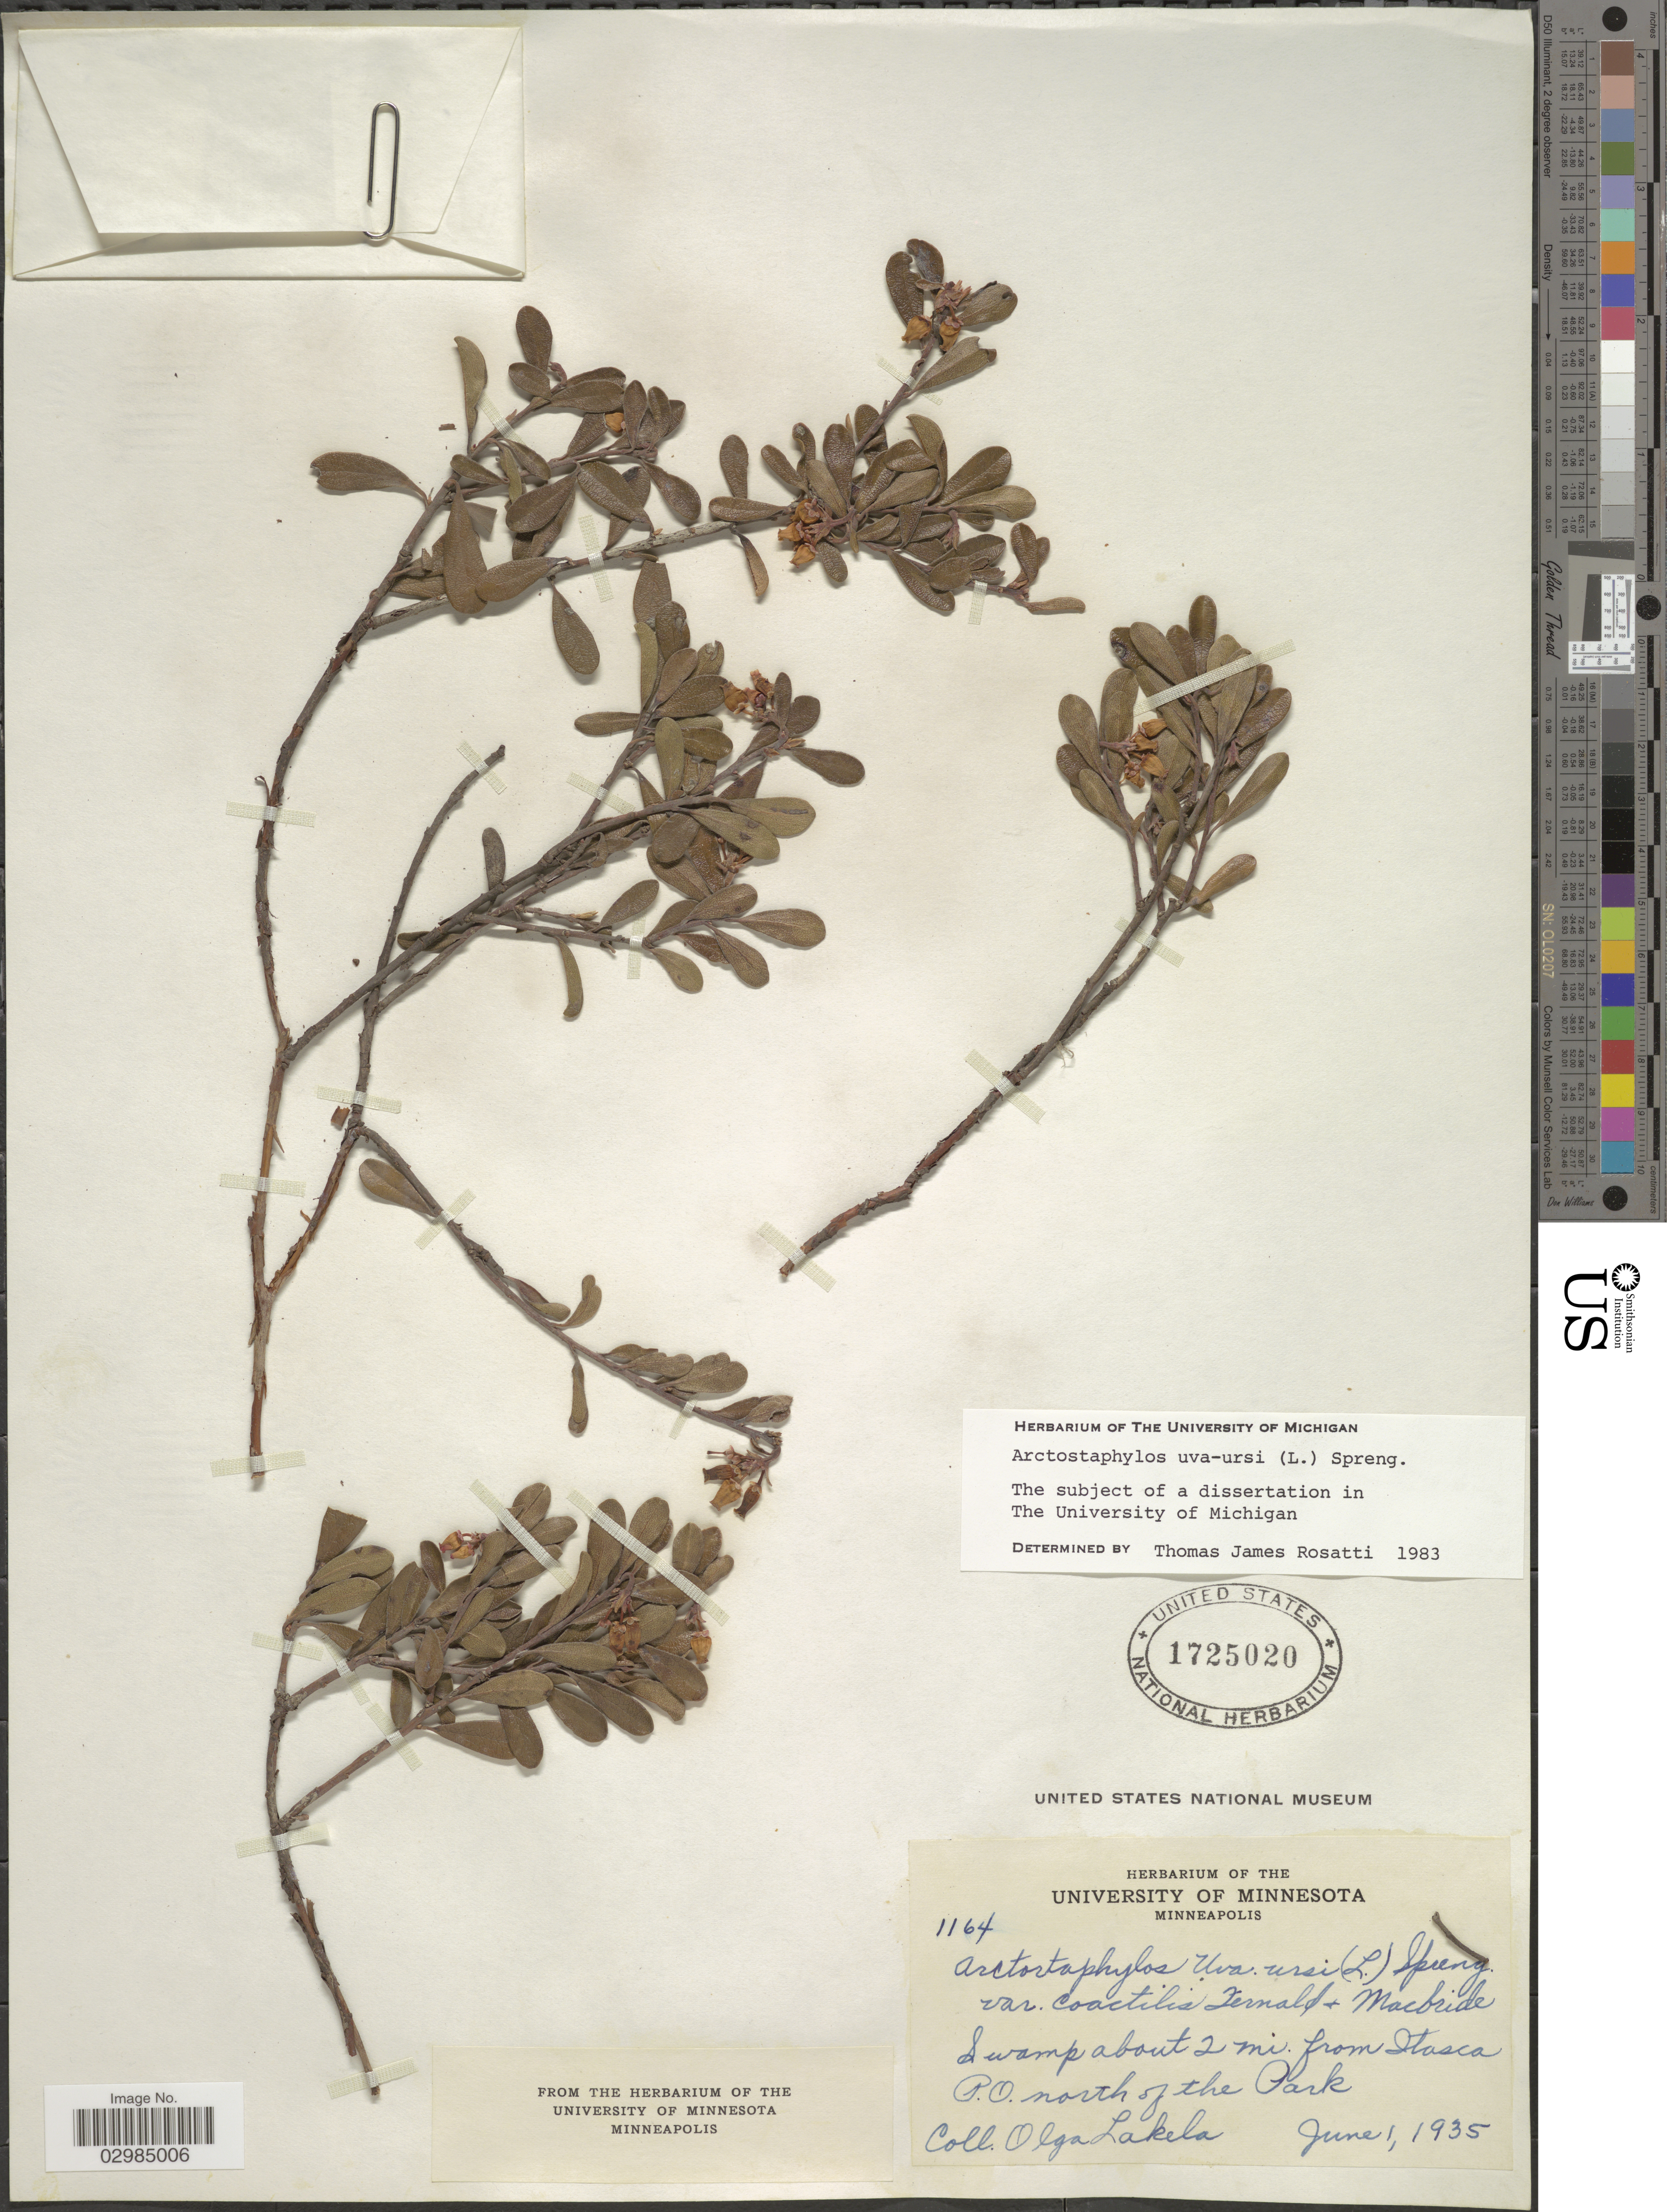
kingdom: Plantae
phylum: Tracheophyta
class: Magnoliopsida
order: Ericales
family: Ericaceae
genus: Arctostaphylos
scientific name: Arctostaphylos uva-ursi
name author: (L.) Spreng.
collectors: O. K. Lakela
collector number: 1164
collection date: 1935-06-01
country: United States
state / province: Minnesota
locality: Swamp about 2 mi. from Itasca P.O. north of the Park.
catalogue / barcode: US 1725020